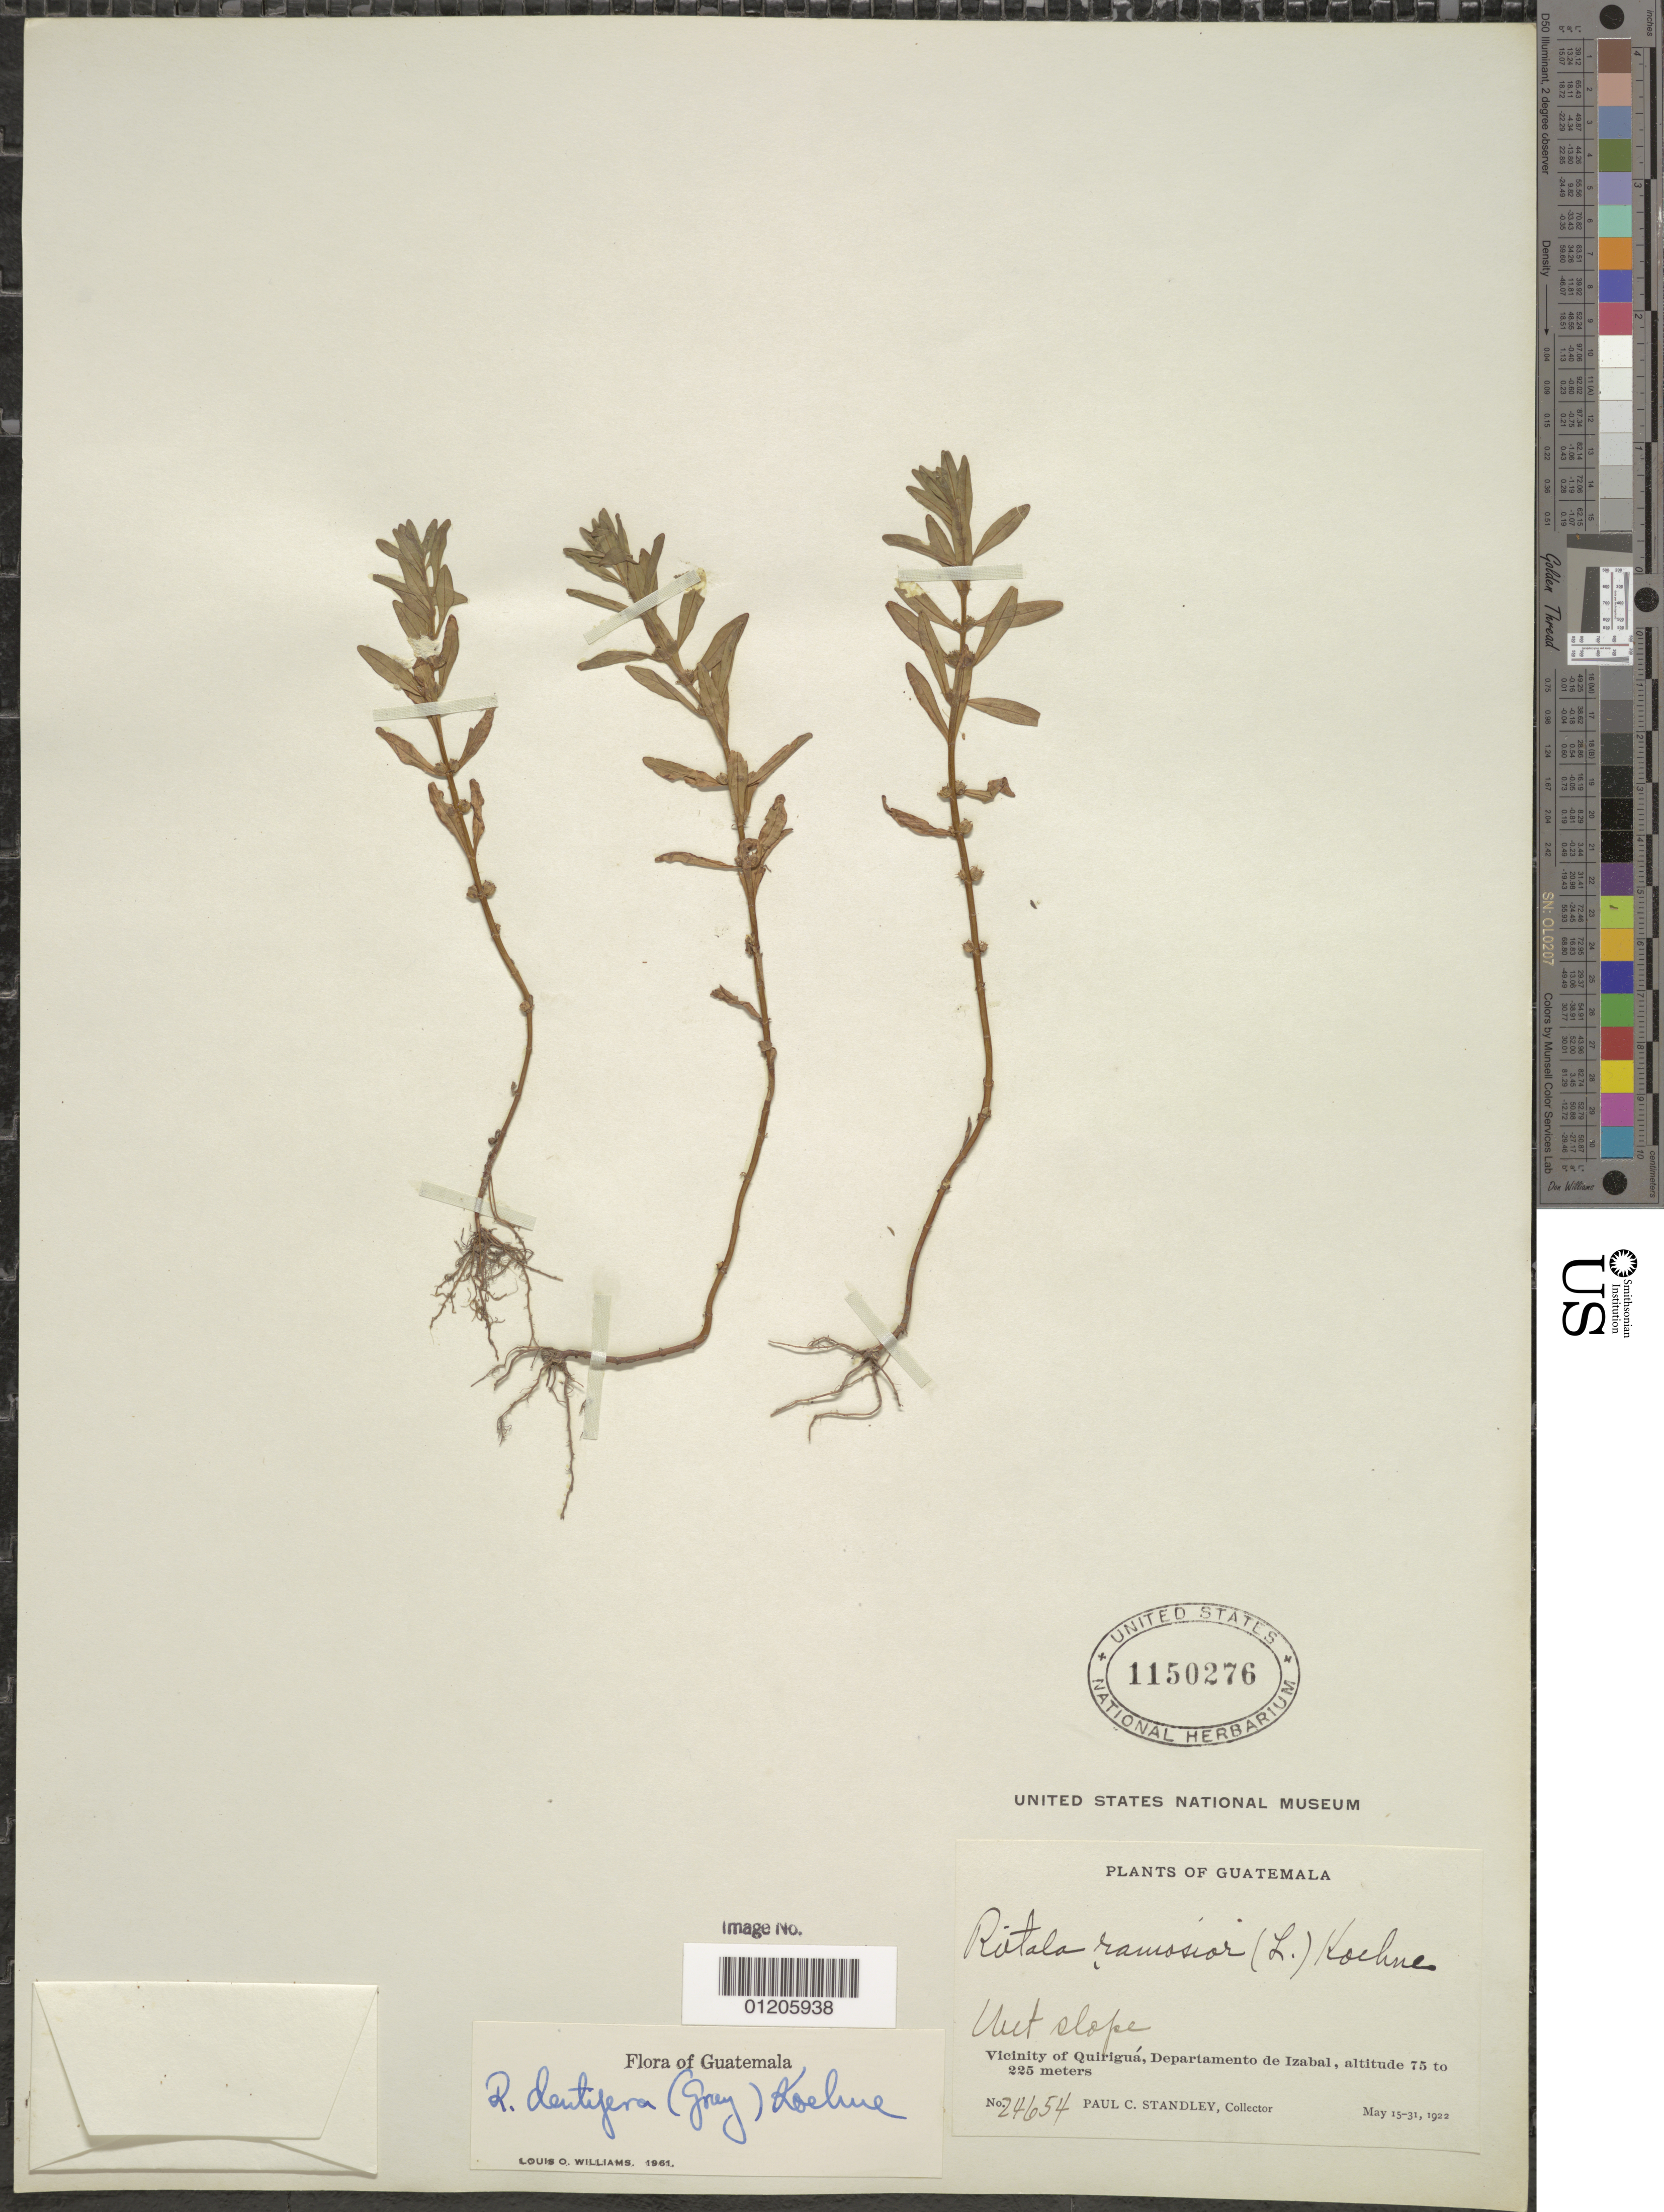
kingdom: Plantae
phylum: Tracheophyta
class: Magnoliopsida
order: Myrtales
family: Lythraceae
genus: Rotala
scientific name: Rotala dentifera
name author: (A. Gray) Koehne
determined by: Williams, Louis O.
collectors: P. C. Standley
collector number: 24654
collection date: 1922-05-15/1922-05-31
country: Guatemala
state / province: Izabal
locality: Vicinity of Quirigua.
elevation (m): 75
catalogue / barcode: US 1150276